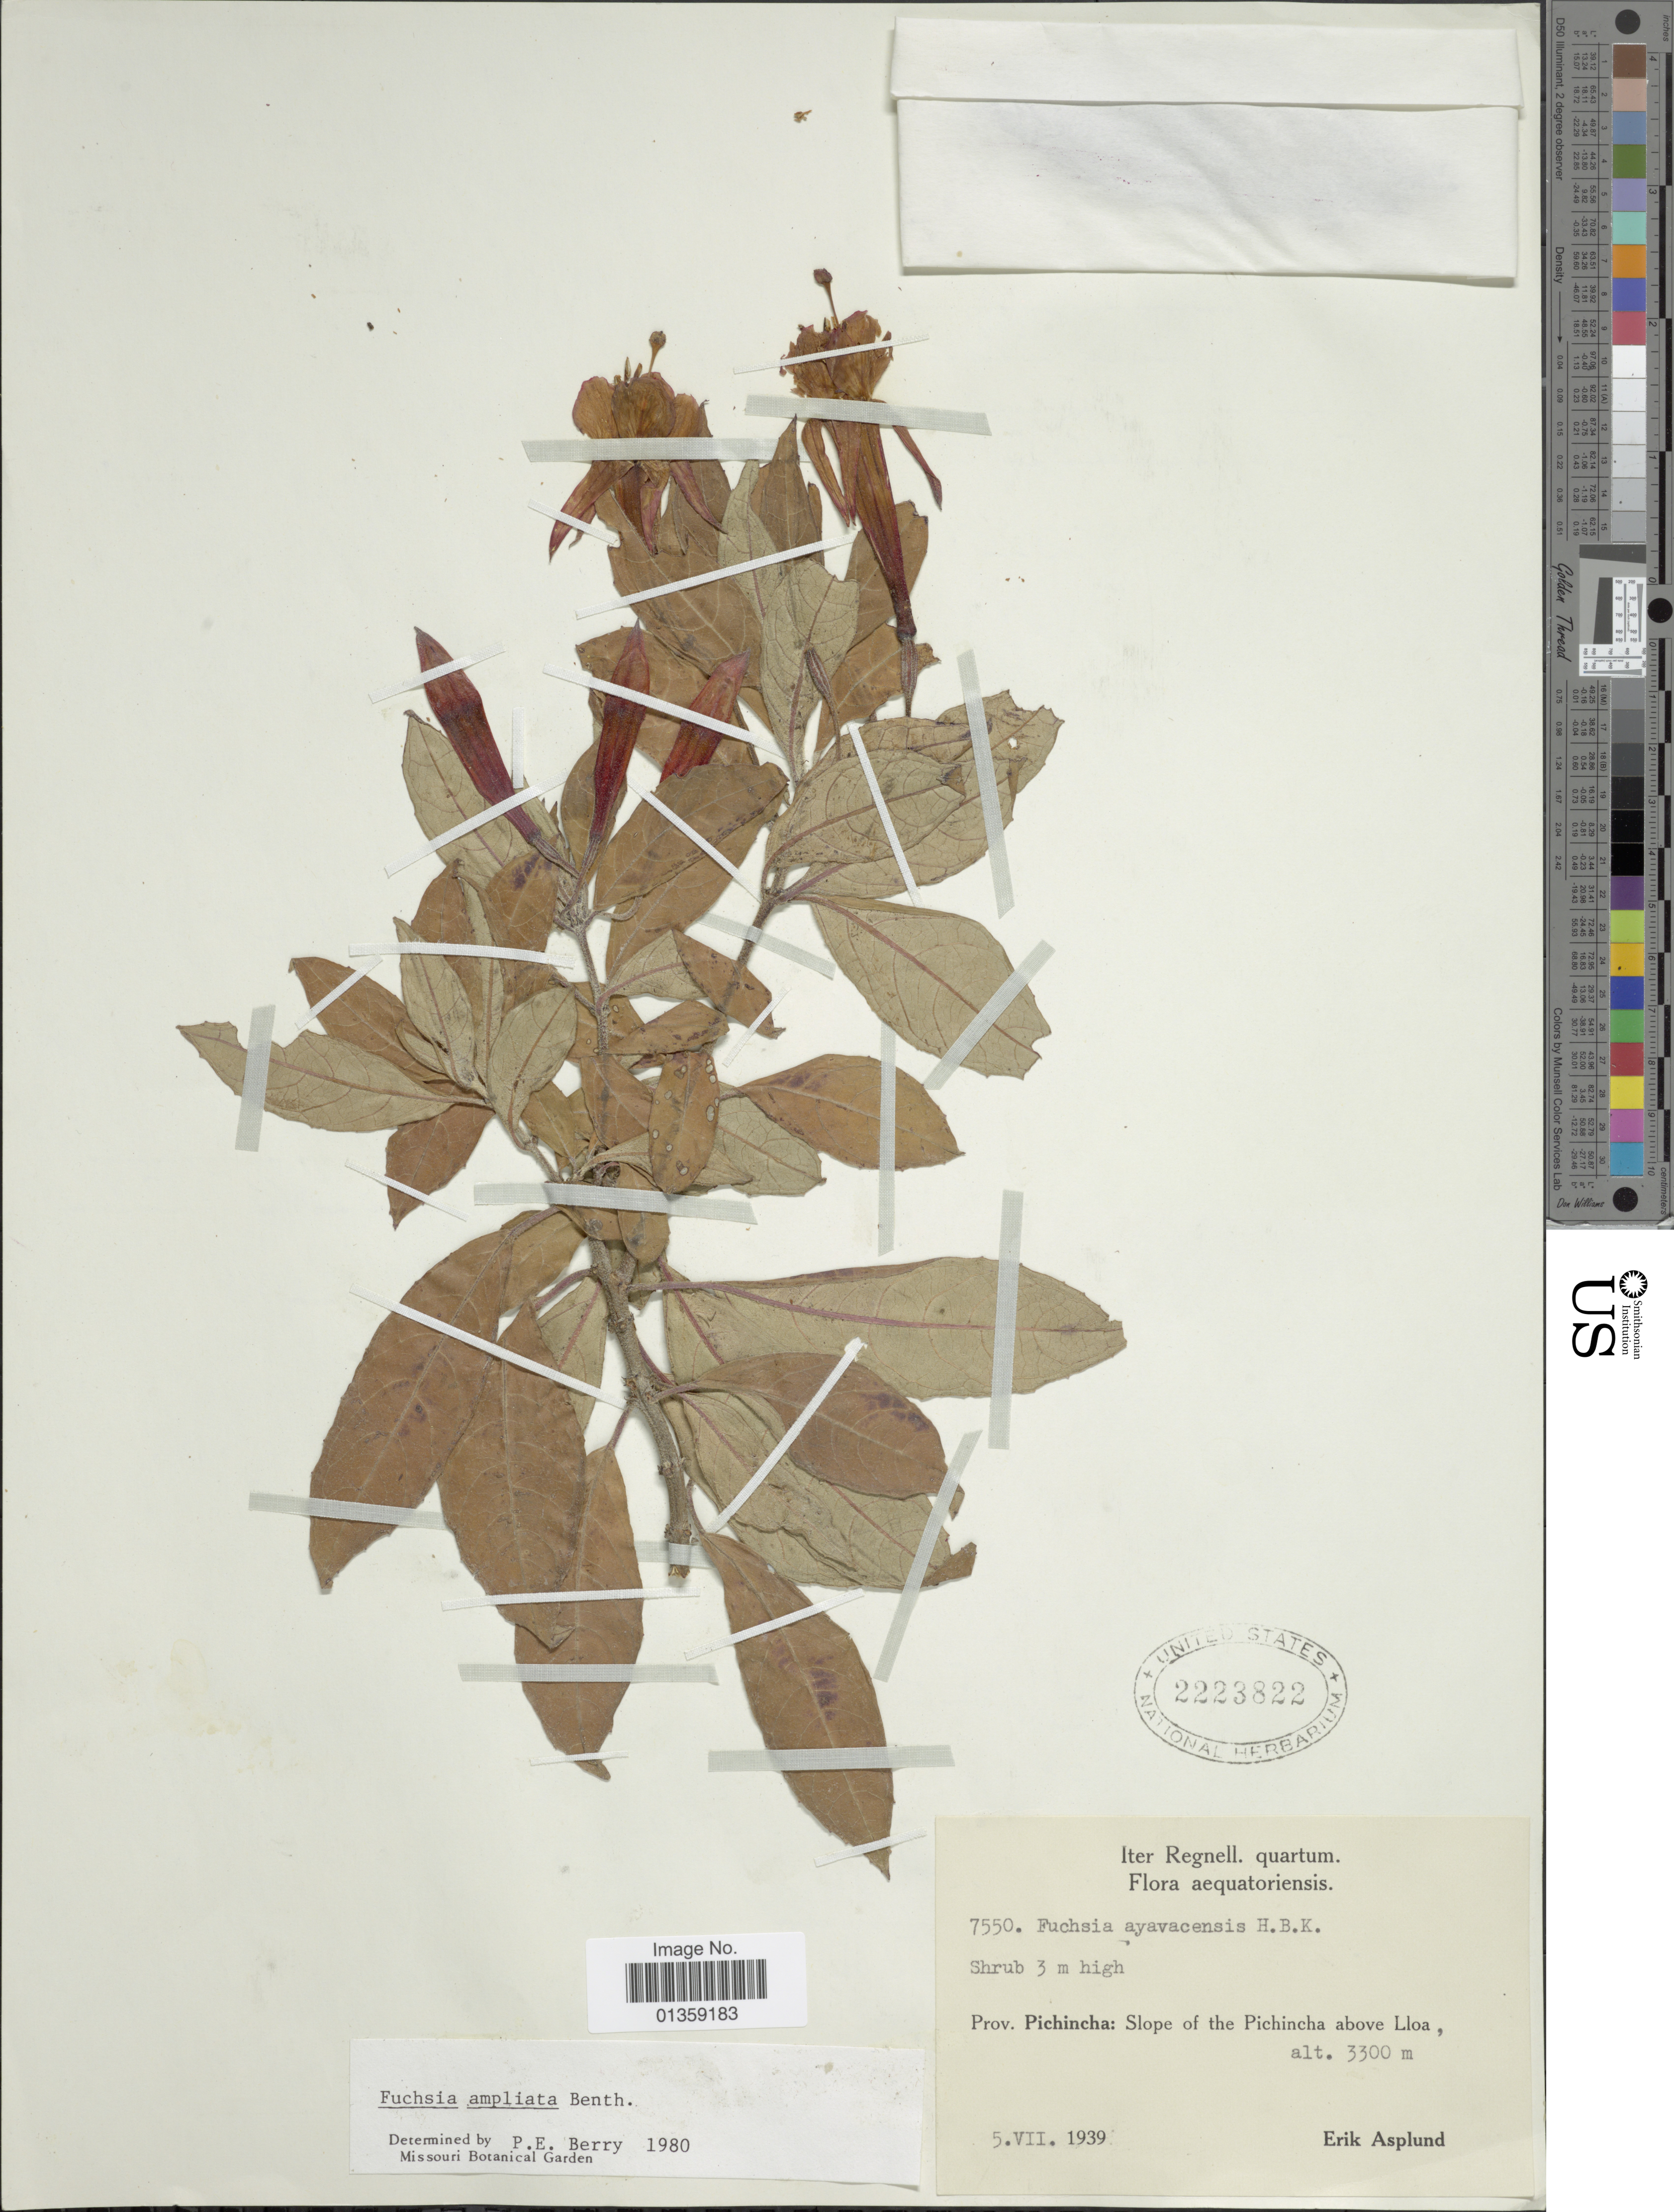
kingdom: Plantae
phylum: Tracheophyta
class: Magnoliopsida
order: Myrtales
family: Onagraceae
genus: Fuchsia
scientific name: Fuchsia ampliata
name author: Benth.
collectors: E. Asplund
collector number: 7550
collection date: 1939-07-05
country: Ecuador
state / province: Pichincha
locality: Slope of the Pichincha above Lloa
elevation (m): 3300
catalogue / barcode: US 2223822